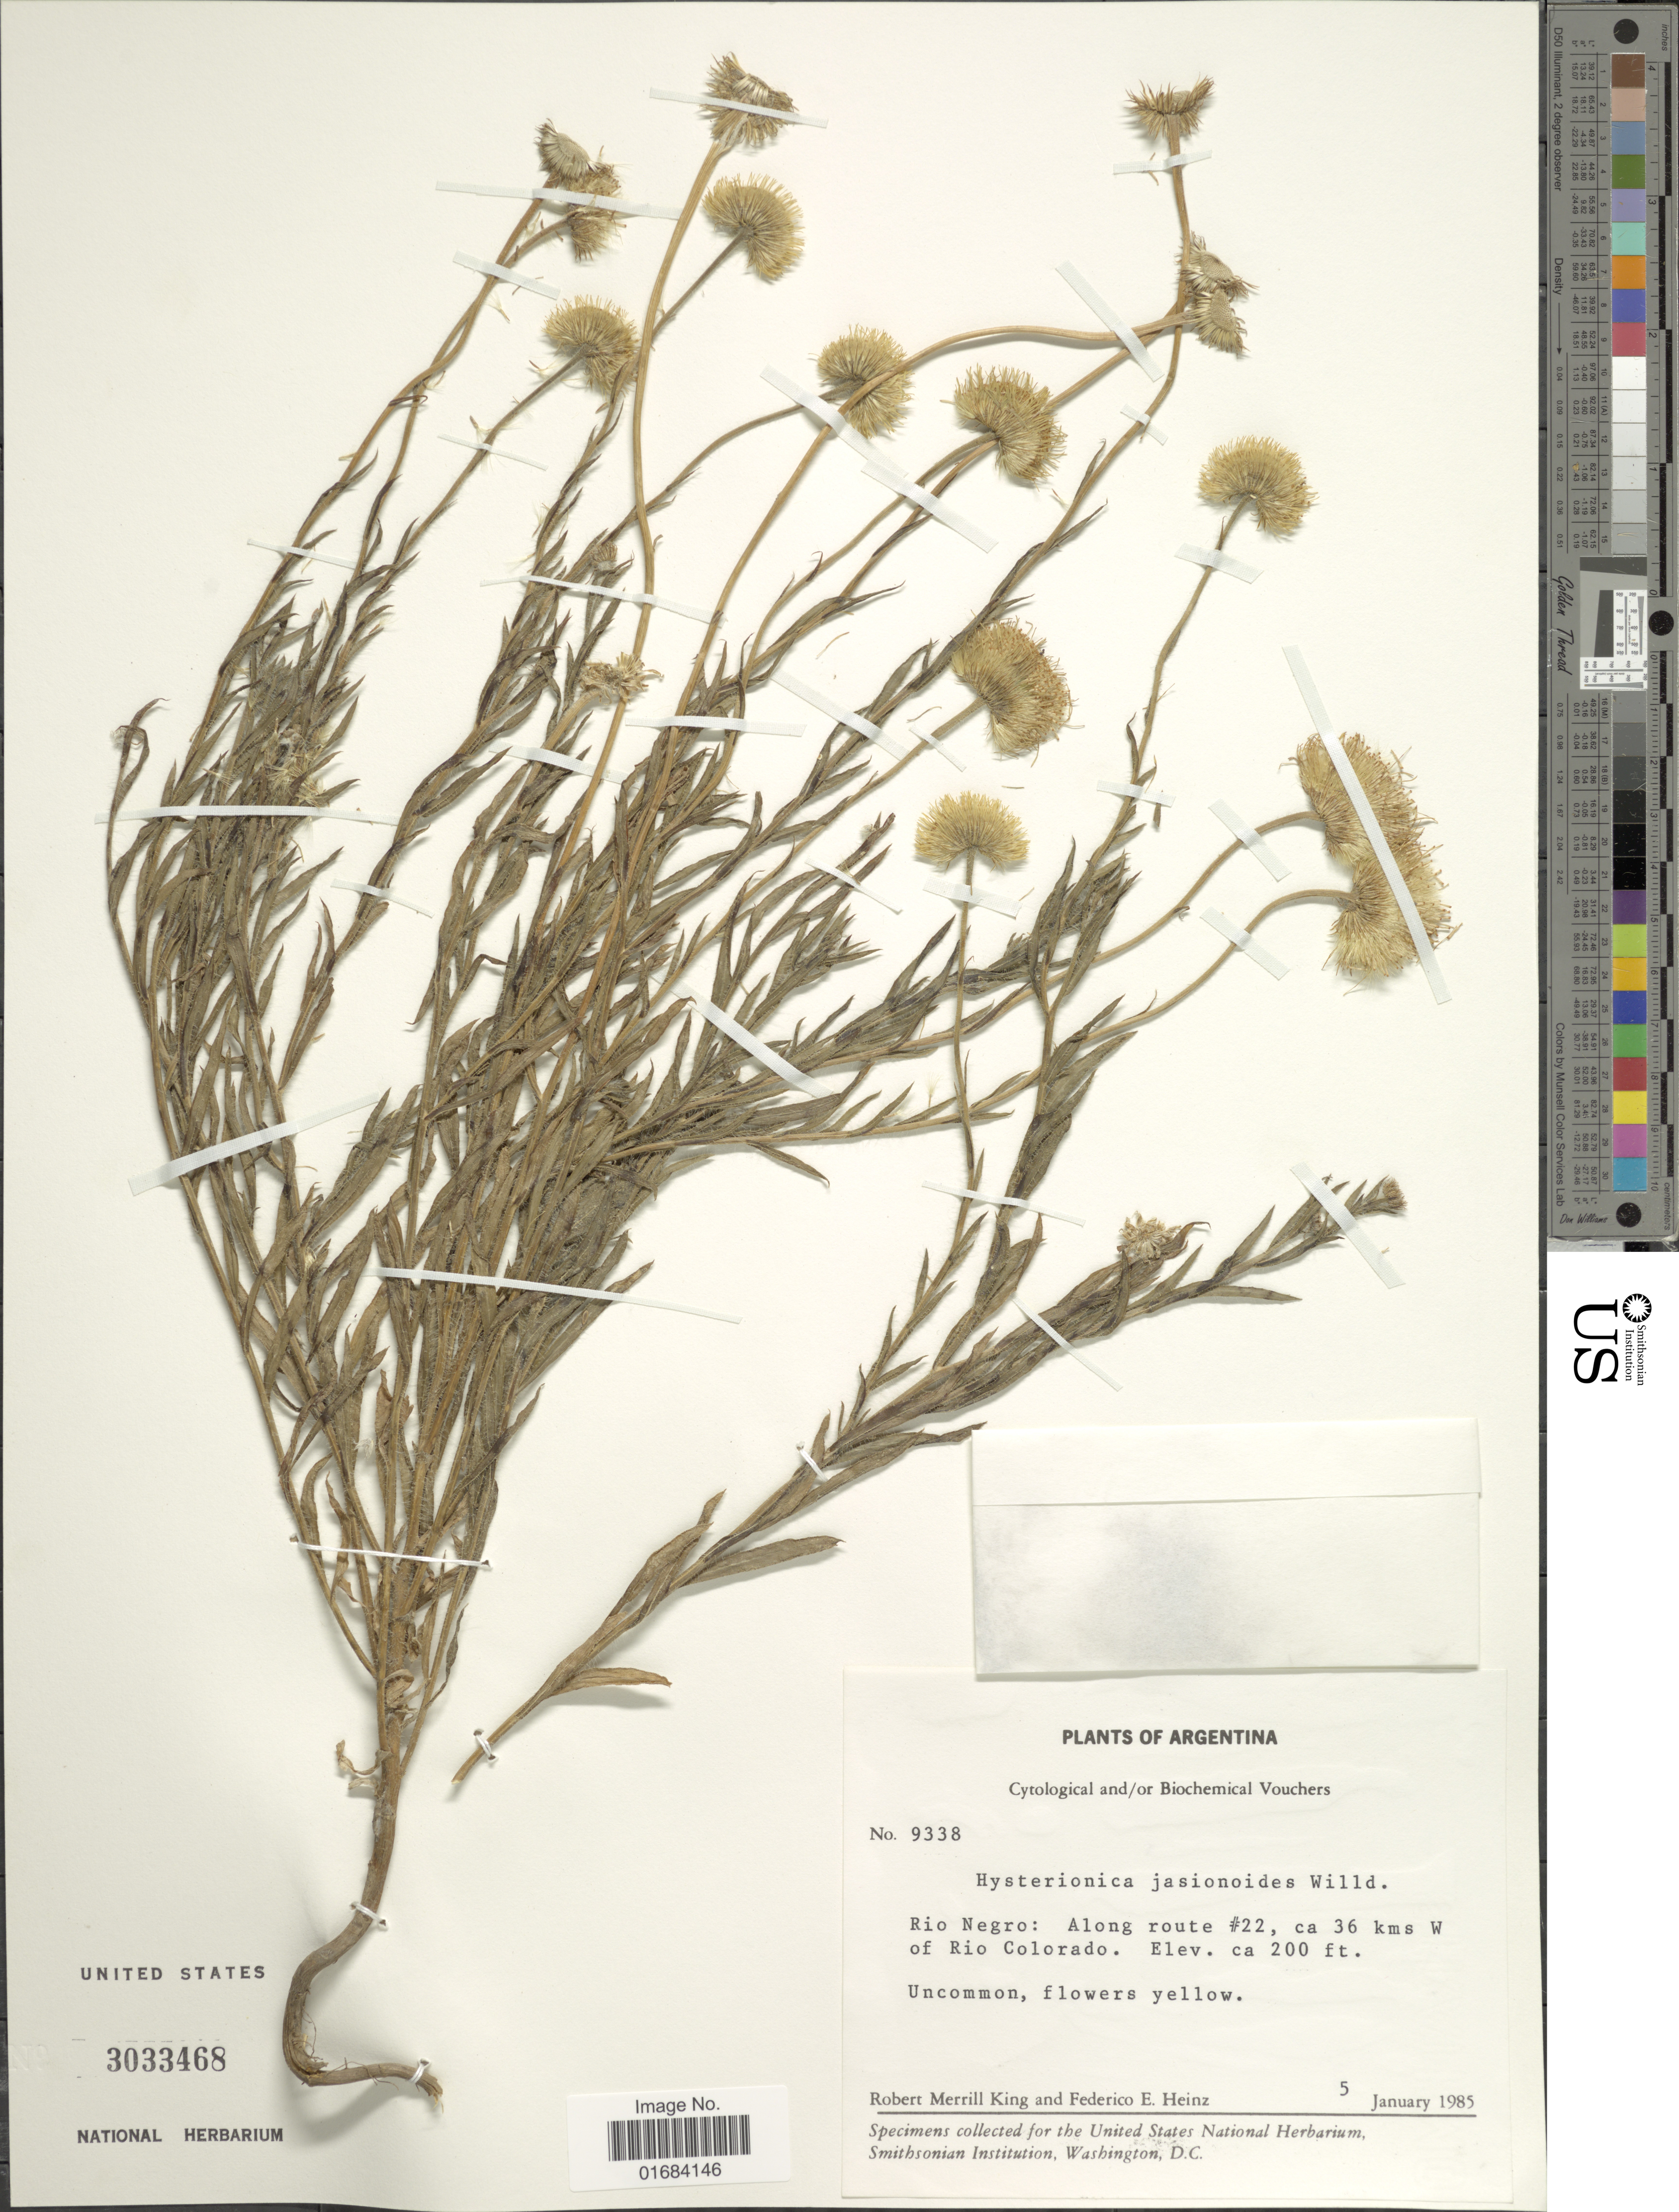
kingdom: Plantae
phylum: Tracheophyta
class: Magnoliopsida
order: Asterales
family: Asteraceae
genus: Hysterionica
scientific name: Hysterionica jasionoides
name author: Willd.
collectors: R. M. King & F. Heinz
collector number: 9338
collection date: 1985-01-05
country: Argentina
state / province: Rio Negro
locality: Along route #22, ca 36 kms W of Rio Colorado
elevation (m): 61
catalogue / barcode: US 3033468